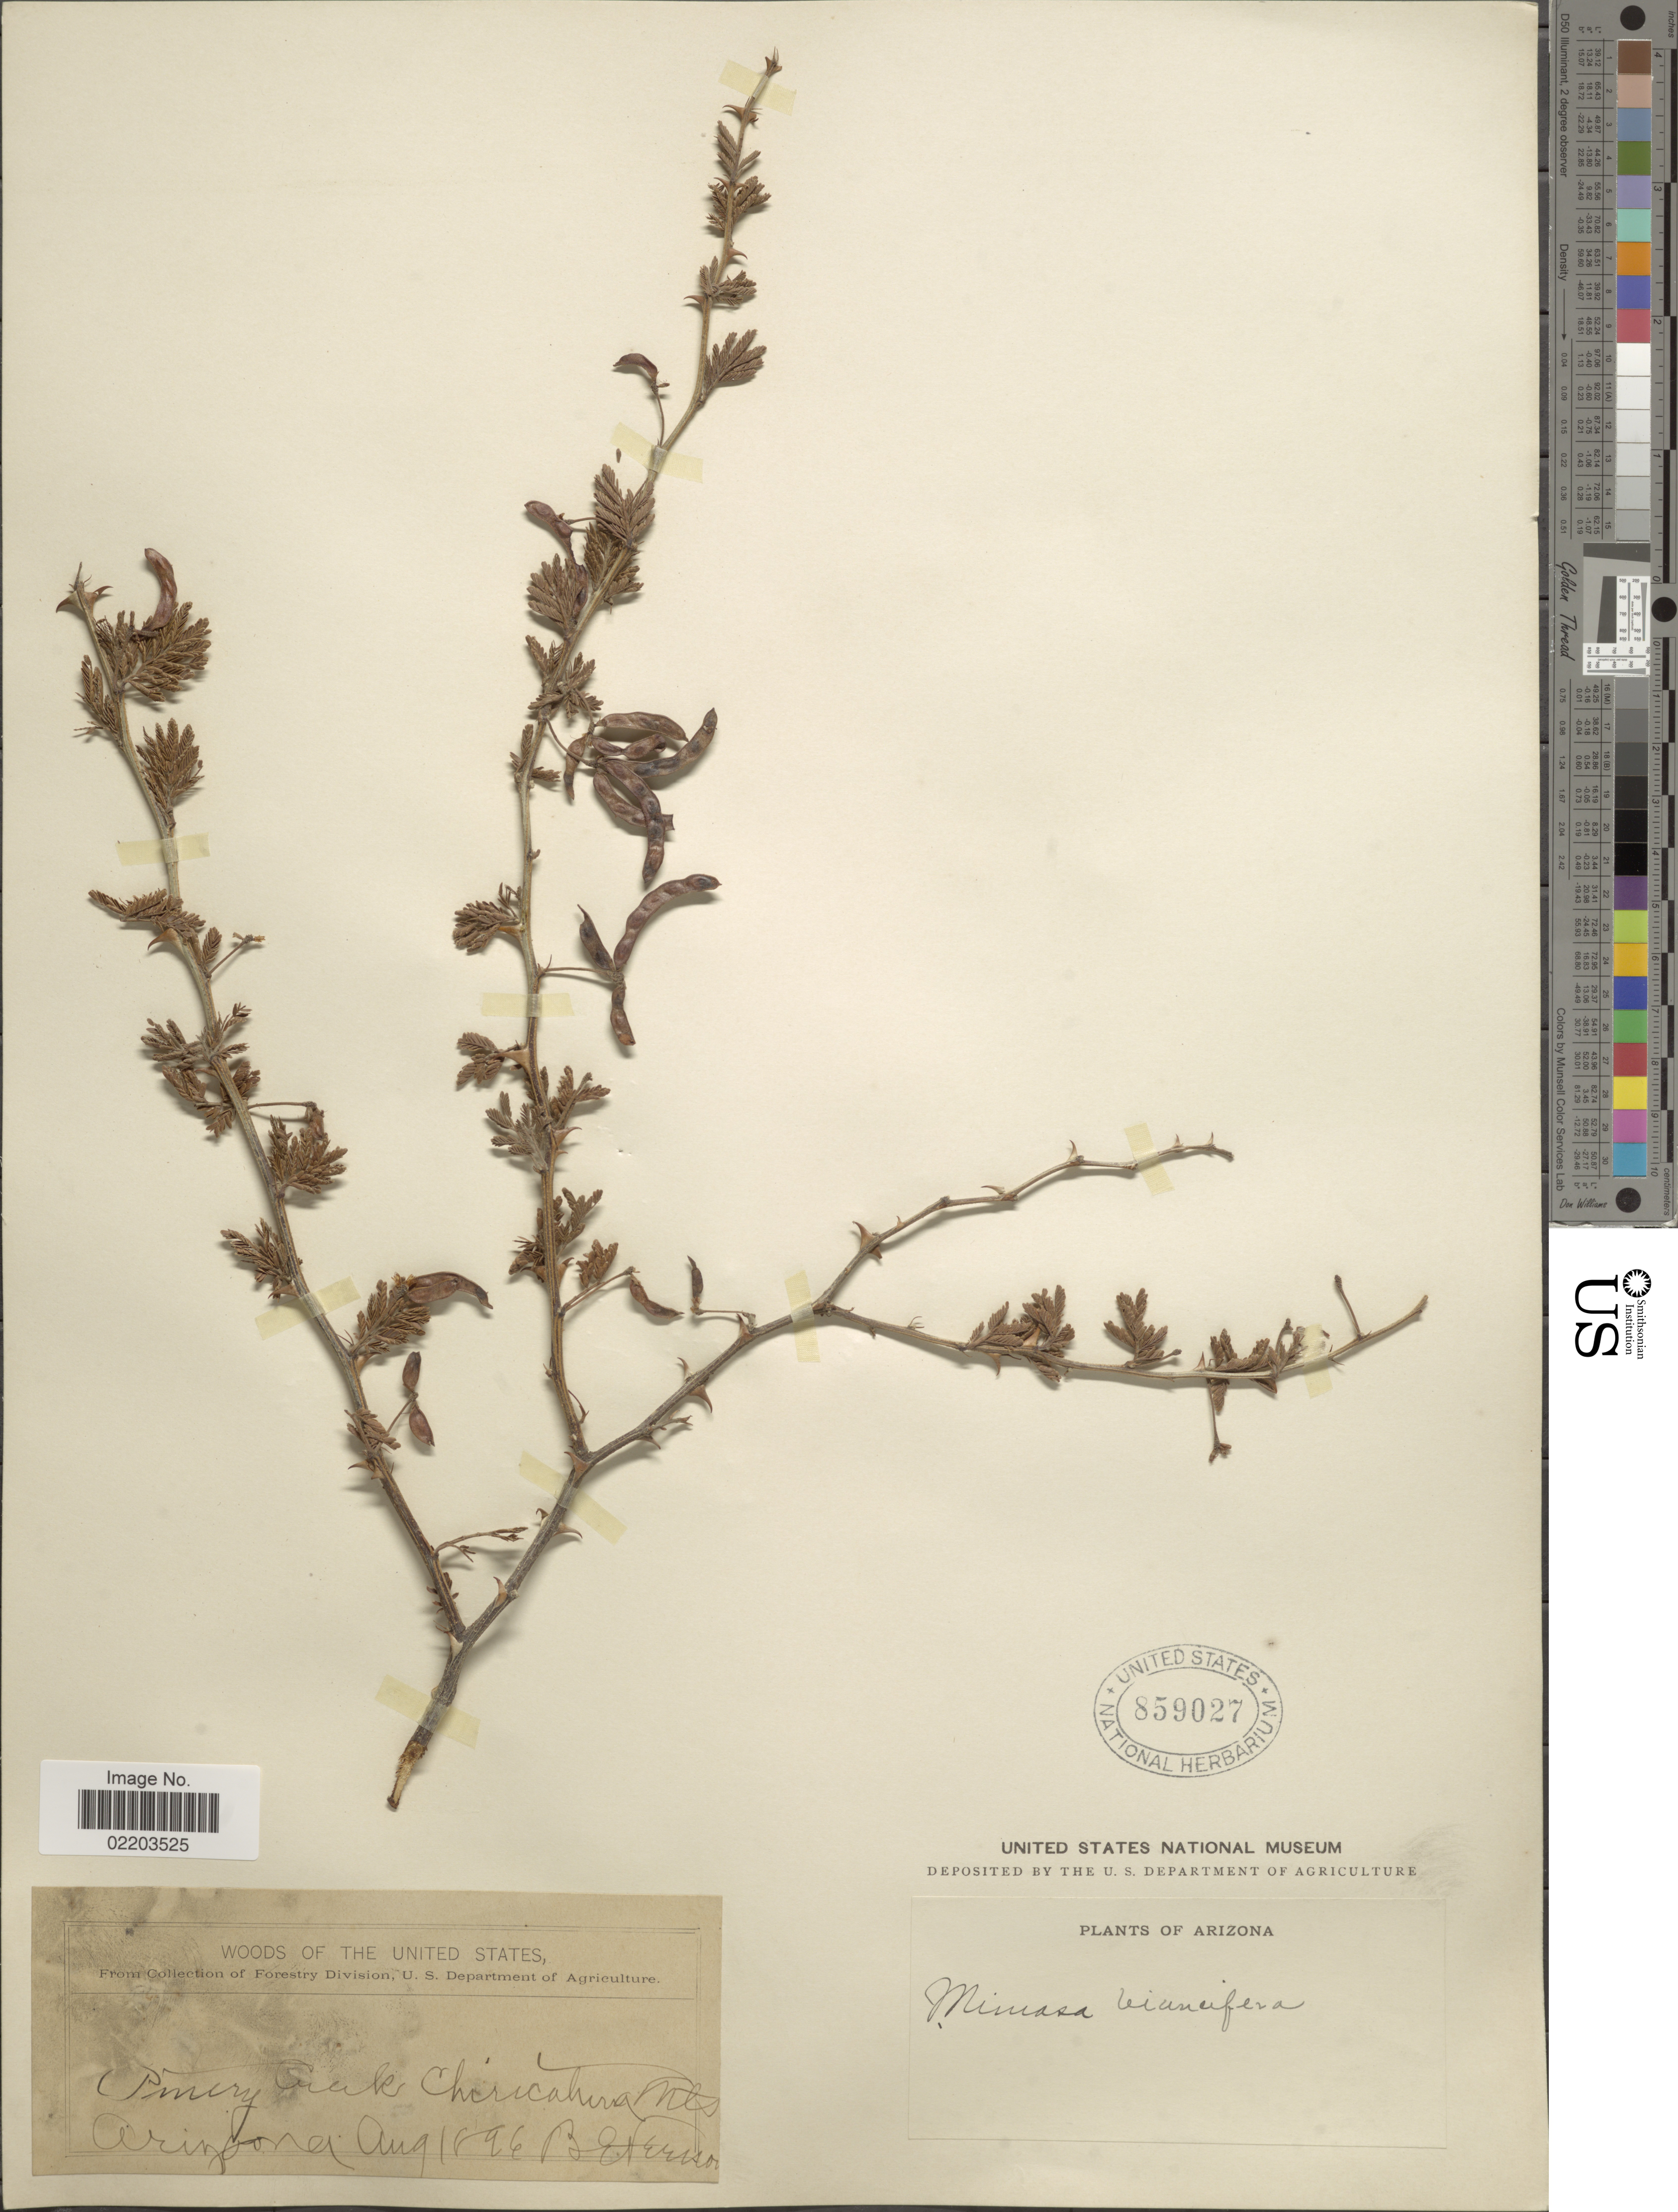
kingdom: Plantae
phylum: Tracheophyta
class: Magnoliopsida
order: Fabales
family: Fabaceae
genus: Mimosa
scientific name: Mimosa biuncifera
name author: Benth.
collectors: B. Fernow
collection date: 1896-08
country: United States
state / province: Arizona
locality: Pinery Creek Chiricahua Mt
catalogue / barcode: US 859027